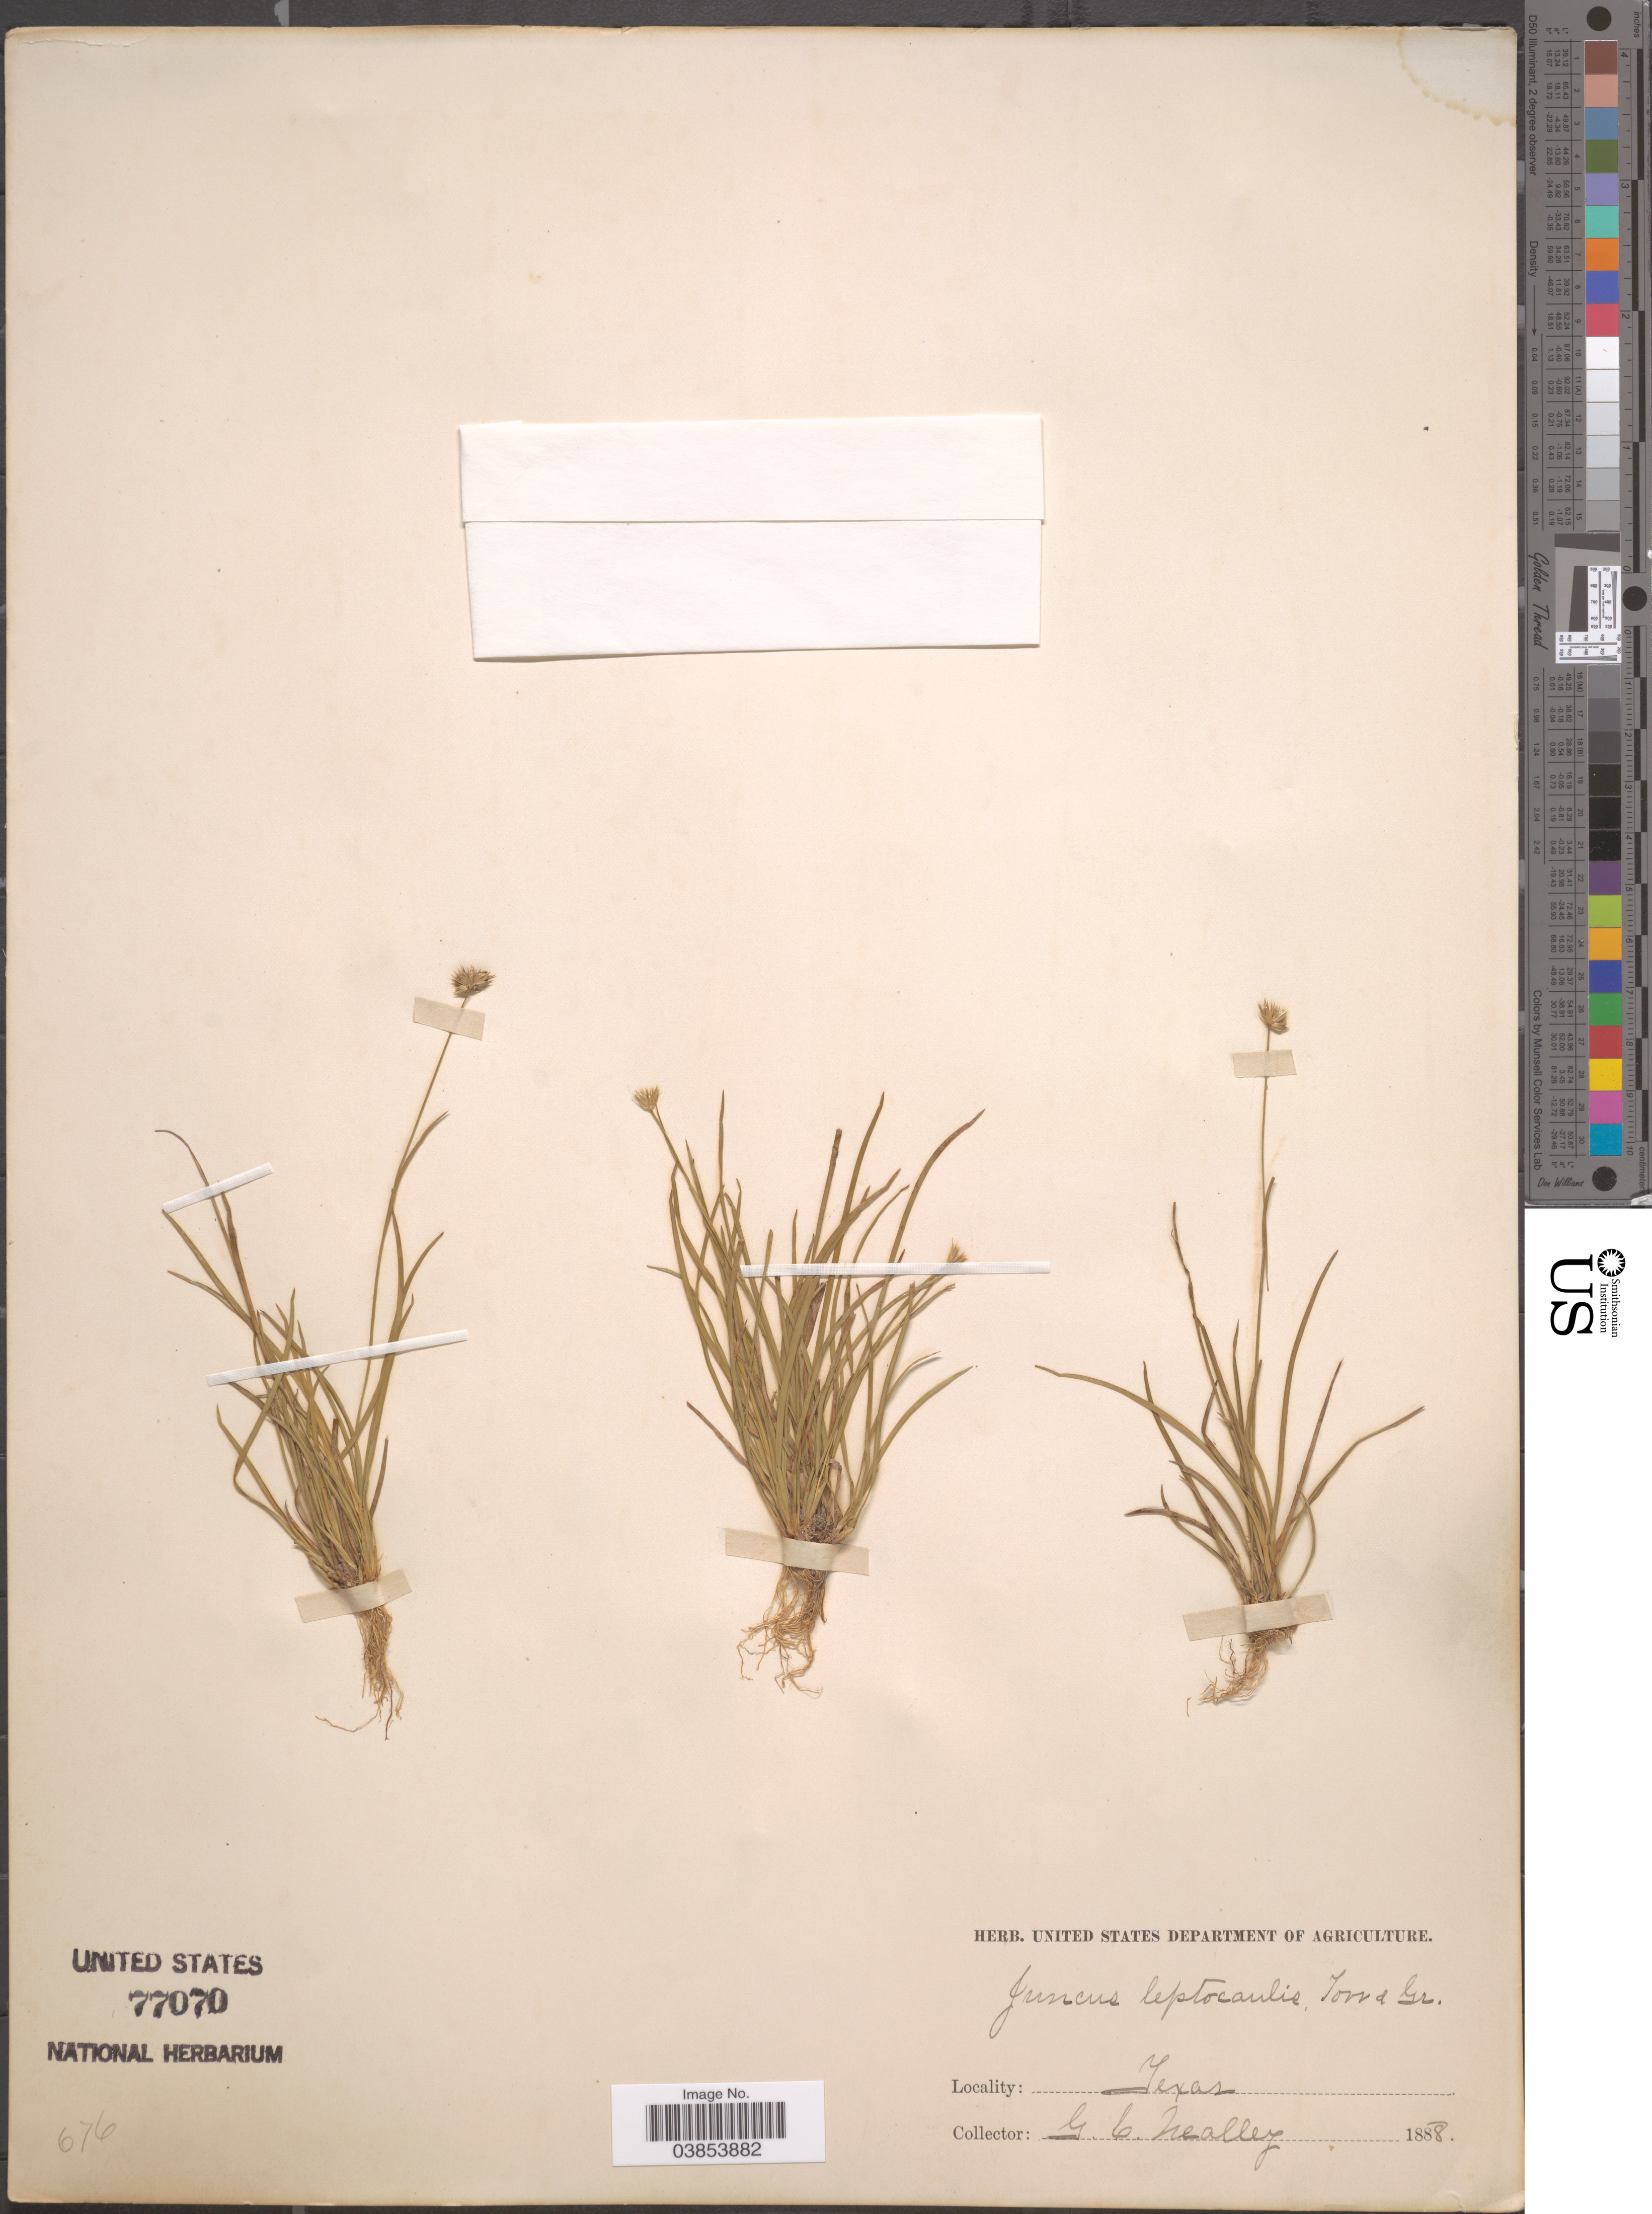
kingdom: Plantae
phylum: Tracheophyta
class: Liliopsida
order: Poales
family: Juncaceae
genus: Juncus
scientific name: Juncus filipendulus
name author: Buckley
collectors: G. C. Nealley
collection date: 1888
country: United States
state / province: Texas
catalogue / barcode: US 77070